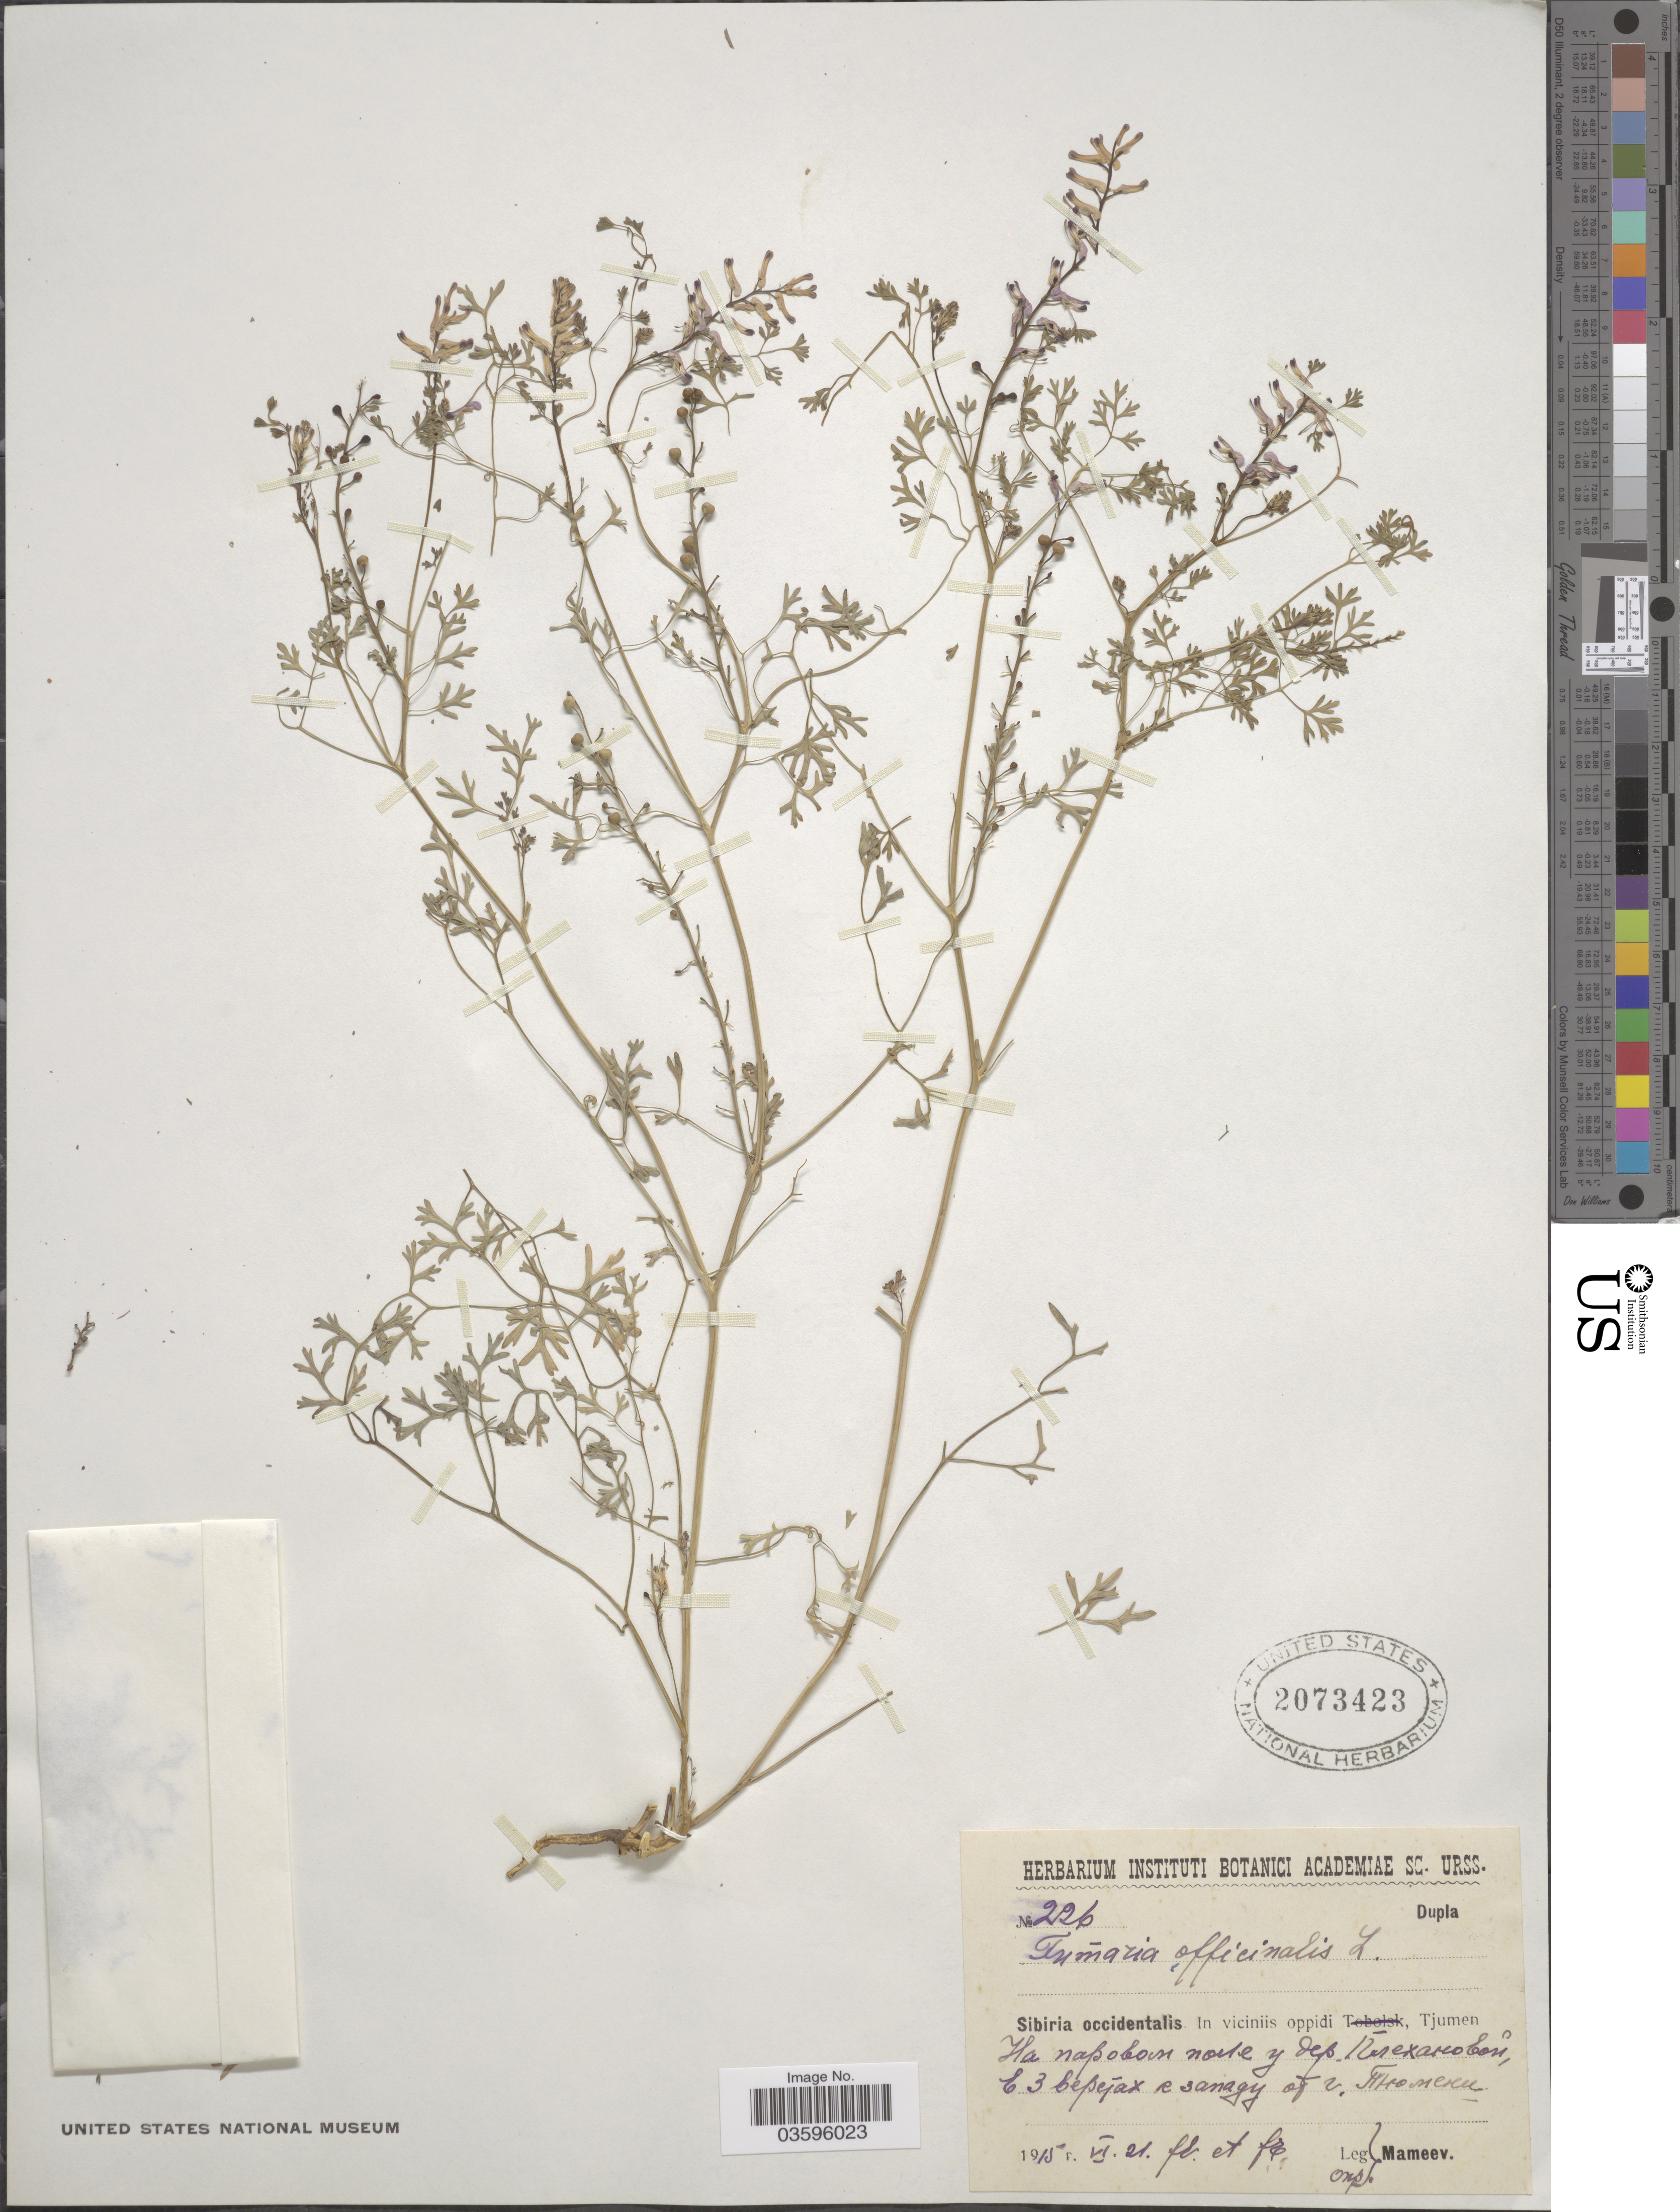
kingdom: Plantae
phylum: Tracheophyta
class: Magnoliopsida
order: Ranunculales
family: Papaveraceae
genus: Fumaria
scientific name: Fumaria officinalis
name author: L.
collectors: Mameev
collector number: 226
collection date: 1915-06-21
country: Russian Federation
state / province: Tyumen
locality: Sibiria occidentalis. In viciniis oppidi, Tjumen. X.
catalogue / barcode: US 2073423